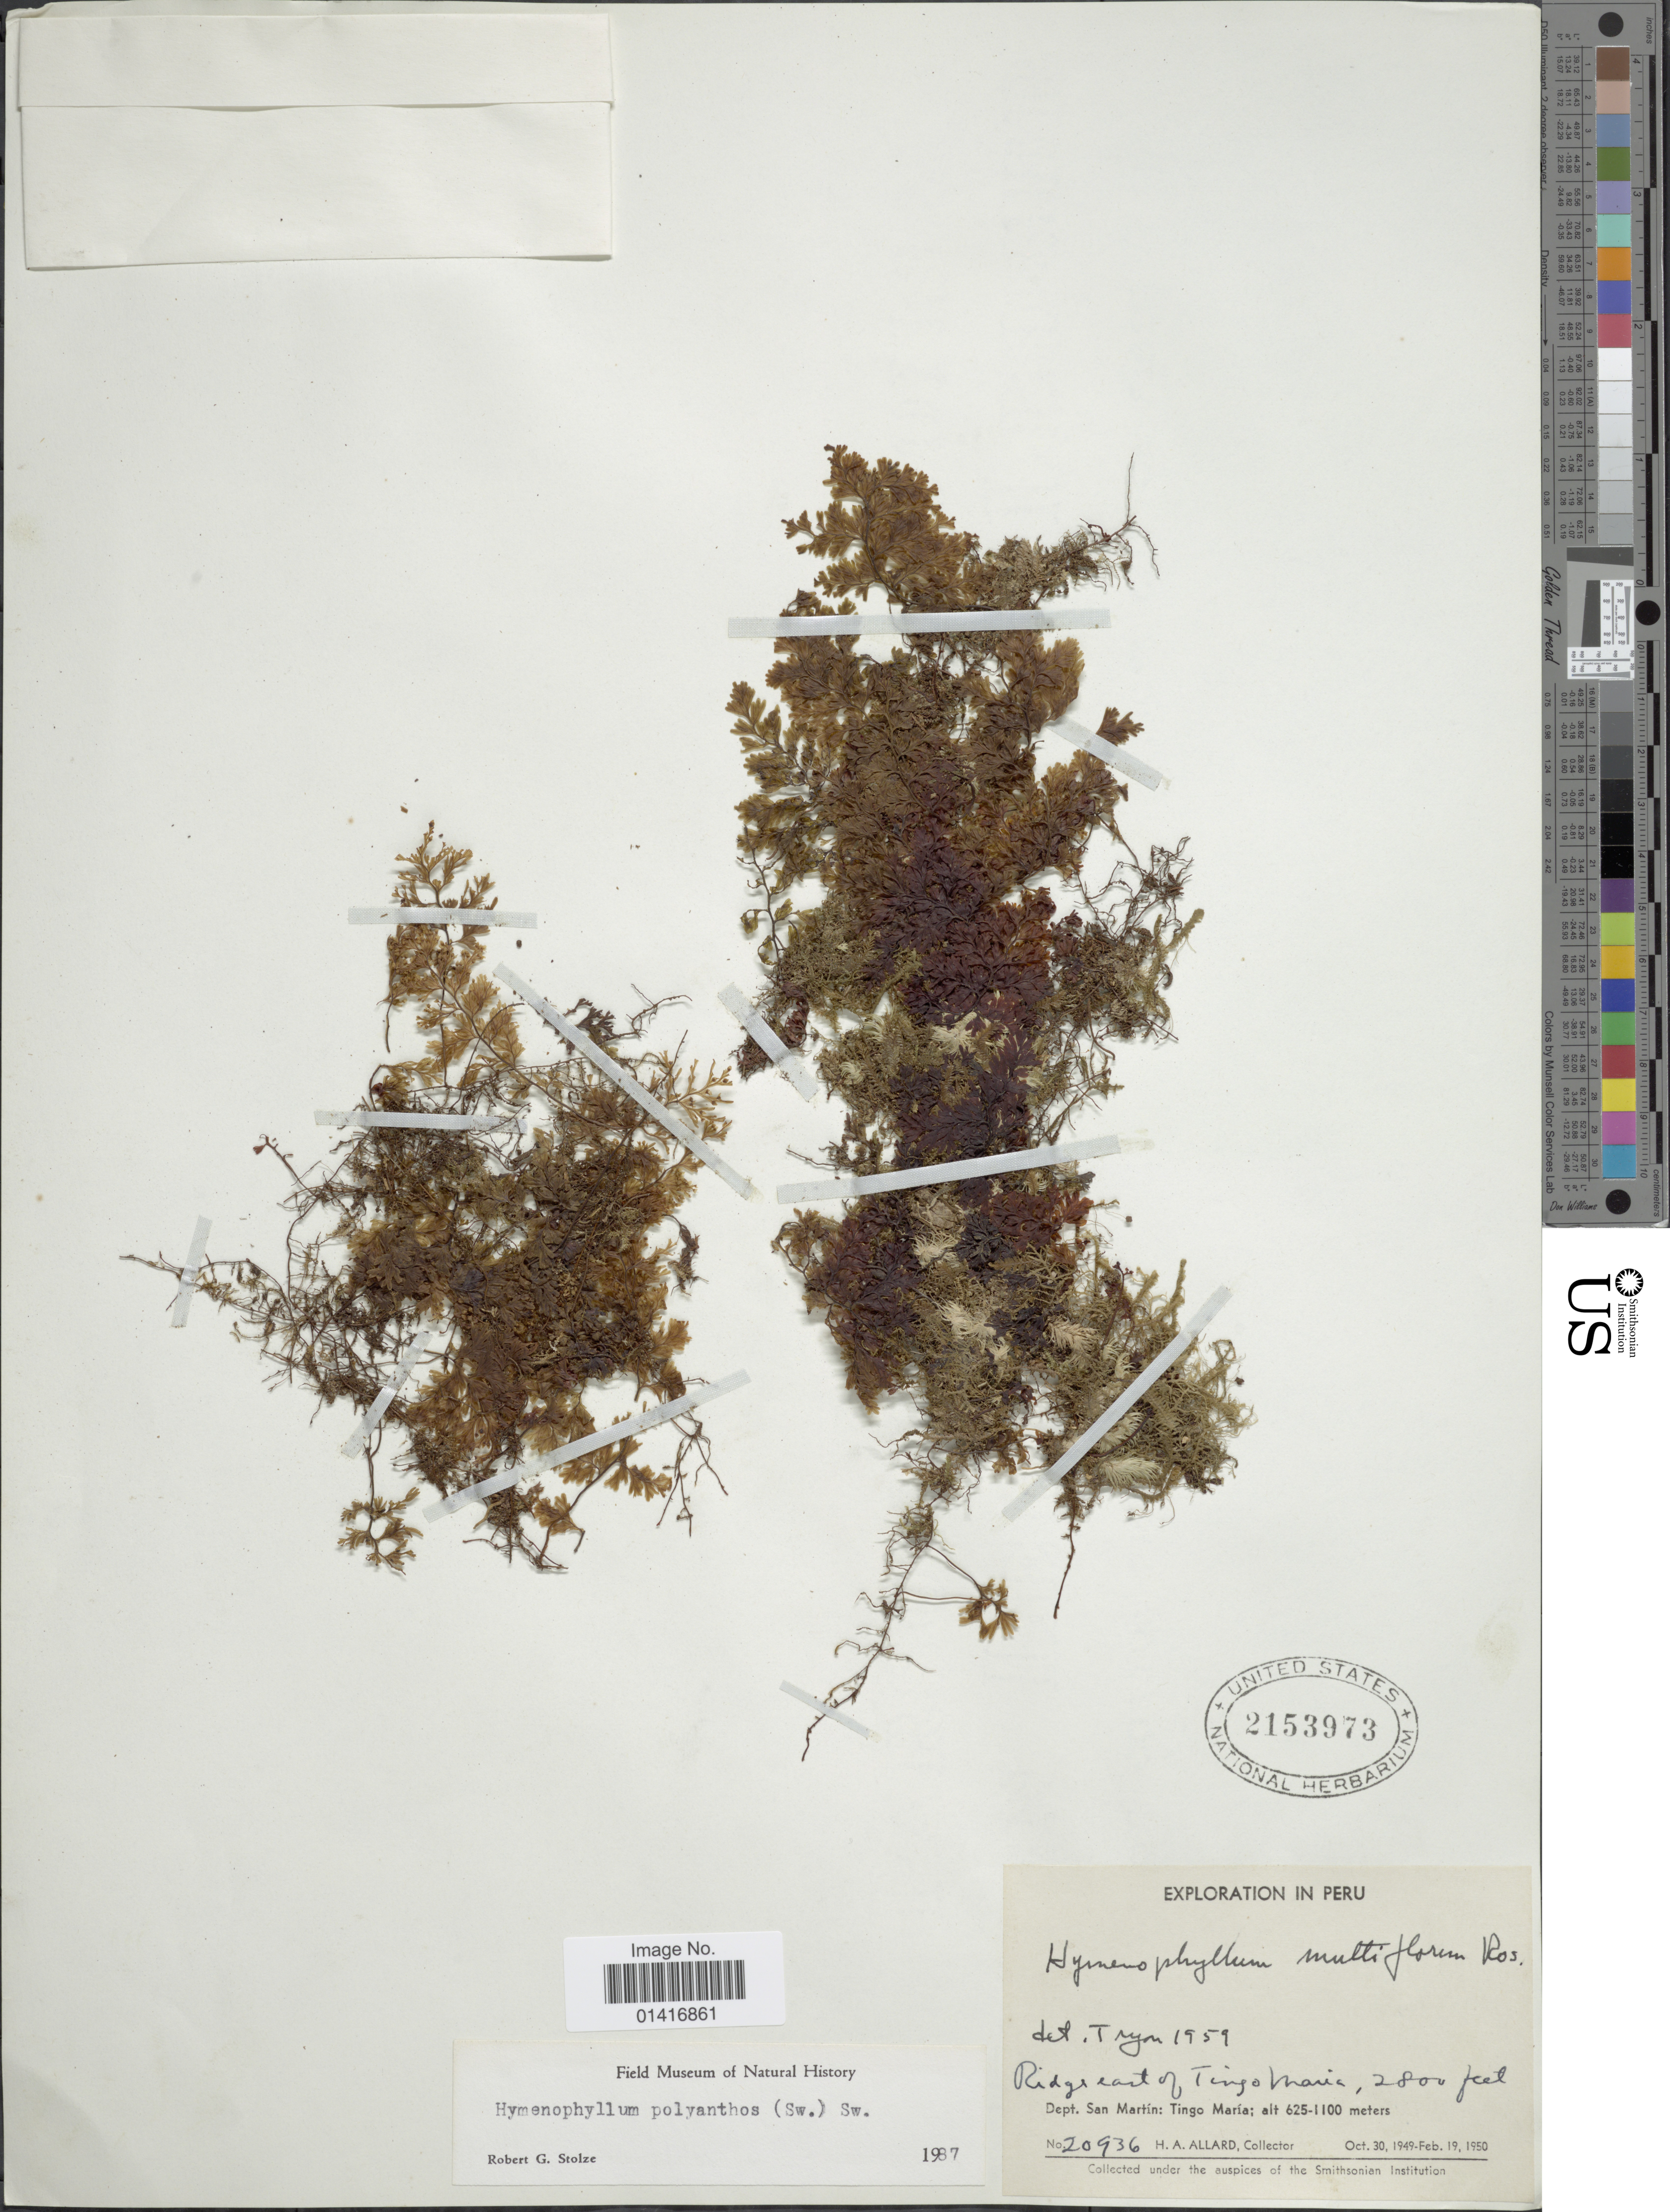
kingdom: Plantae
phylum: Tracheophyta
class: Polypodiopsida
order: Hymenophyllales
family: Hymenophyllaceae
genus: Hymenophyllum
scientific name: Hymenophyllum polyanthos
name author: (Sw.) Sw.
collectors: H. A. Allard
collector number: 20936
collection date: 1949-10-30/1950-02-19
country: Peru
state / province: San Martín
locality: Ridge east of Tingo Maria. Dept, San Martin: Tingo Maria.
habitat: on ridge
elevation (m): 853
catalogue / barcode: US 2153973